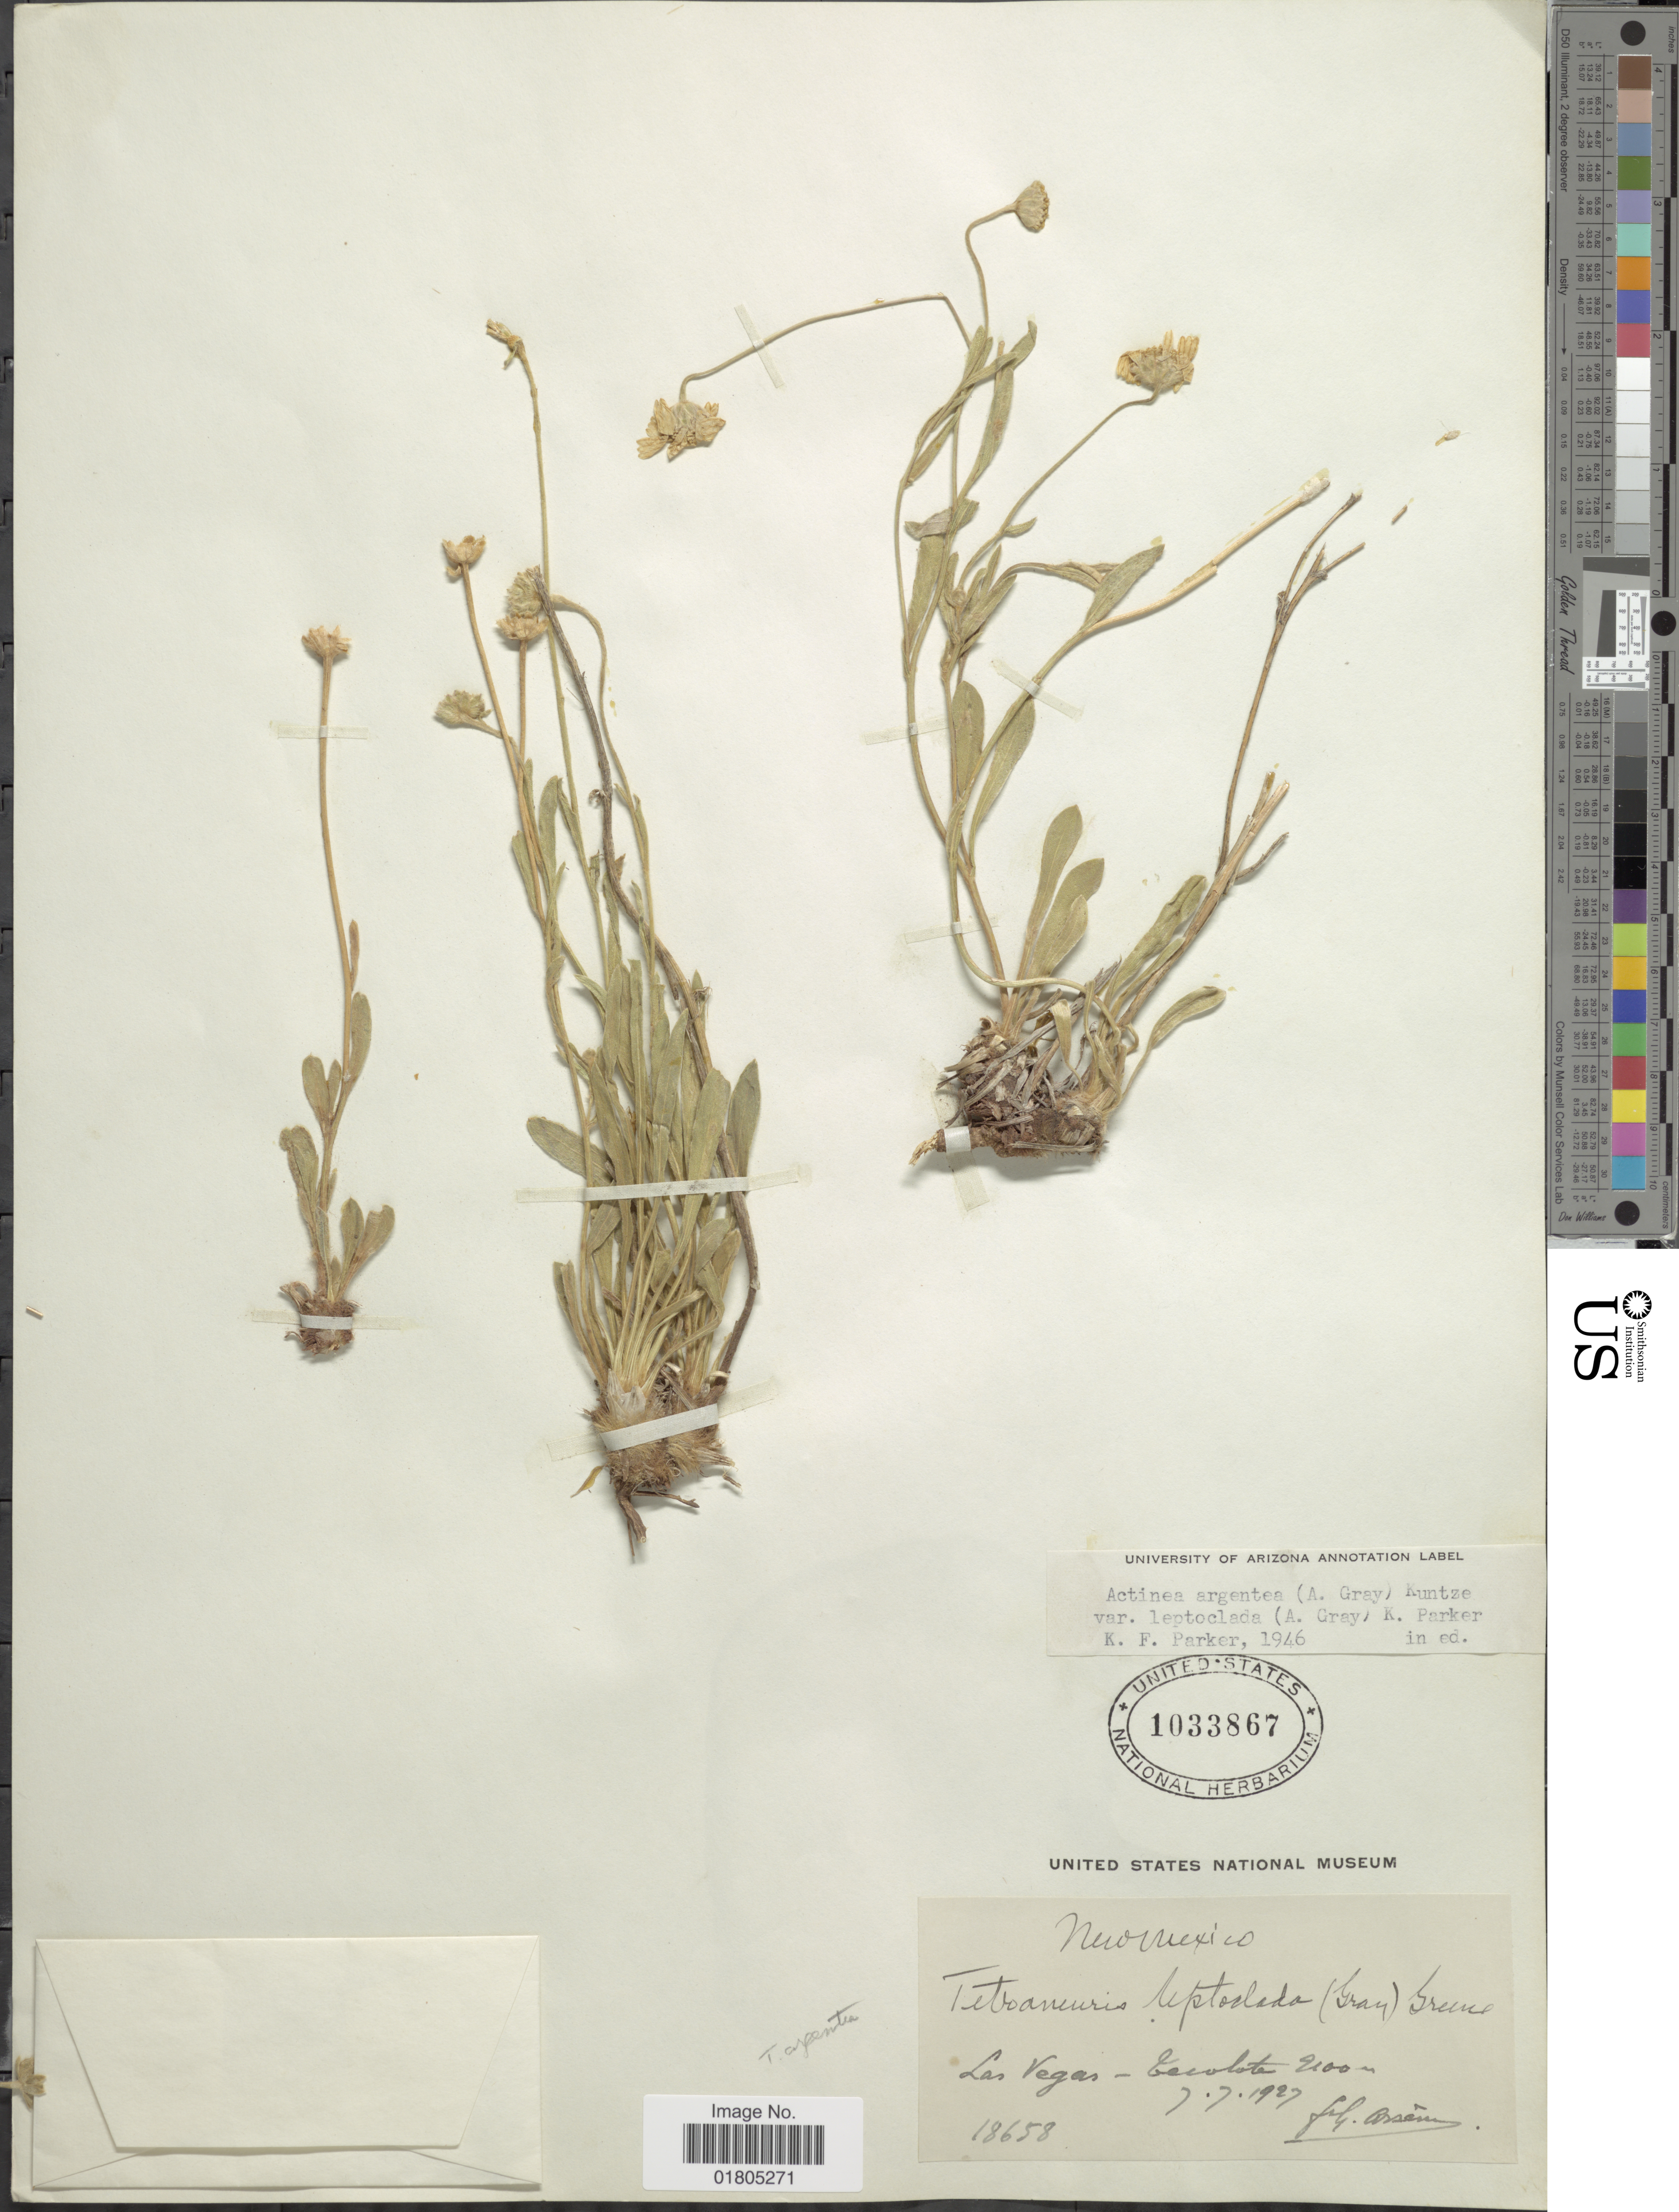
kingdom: Plantae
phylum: Tracheophyta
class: Magnoliopsida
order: Asterales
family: Asteraceae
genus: Actinea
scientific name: Actinea argentea var. leptoclada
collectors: Bro. G. Arsène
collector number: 18658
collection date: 1927-07-07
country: United States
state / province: New Mexico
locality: Las Vegas, Tecolate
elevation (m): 2100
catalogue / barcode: US 1033867